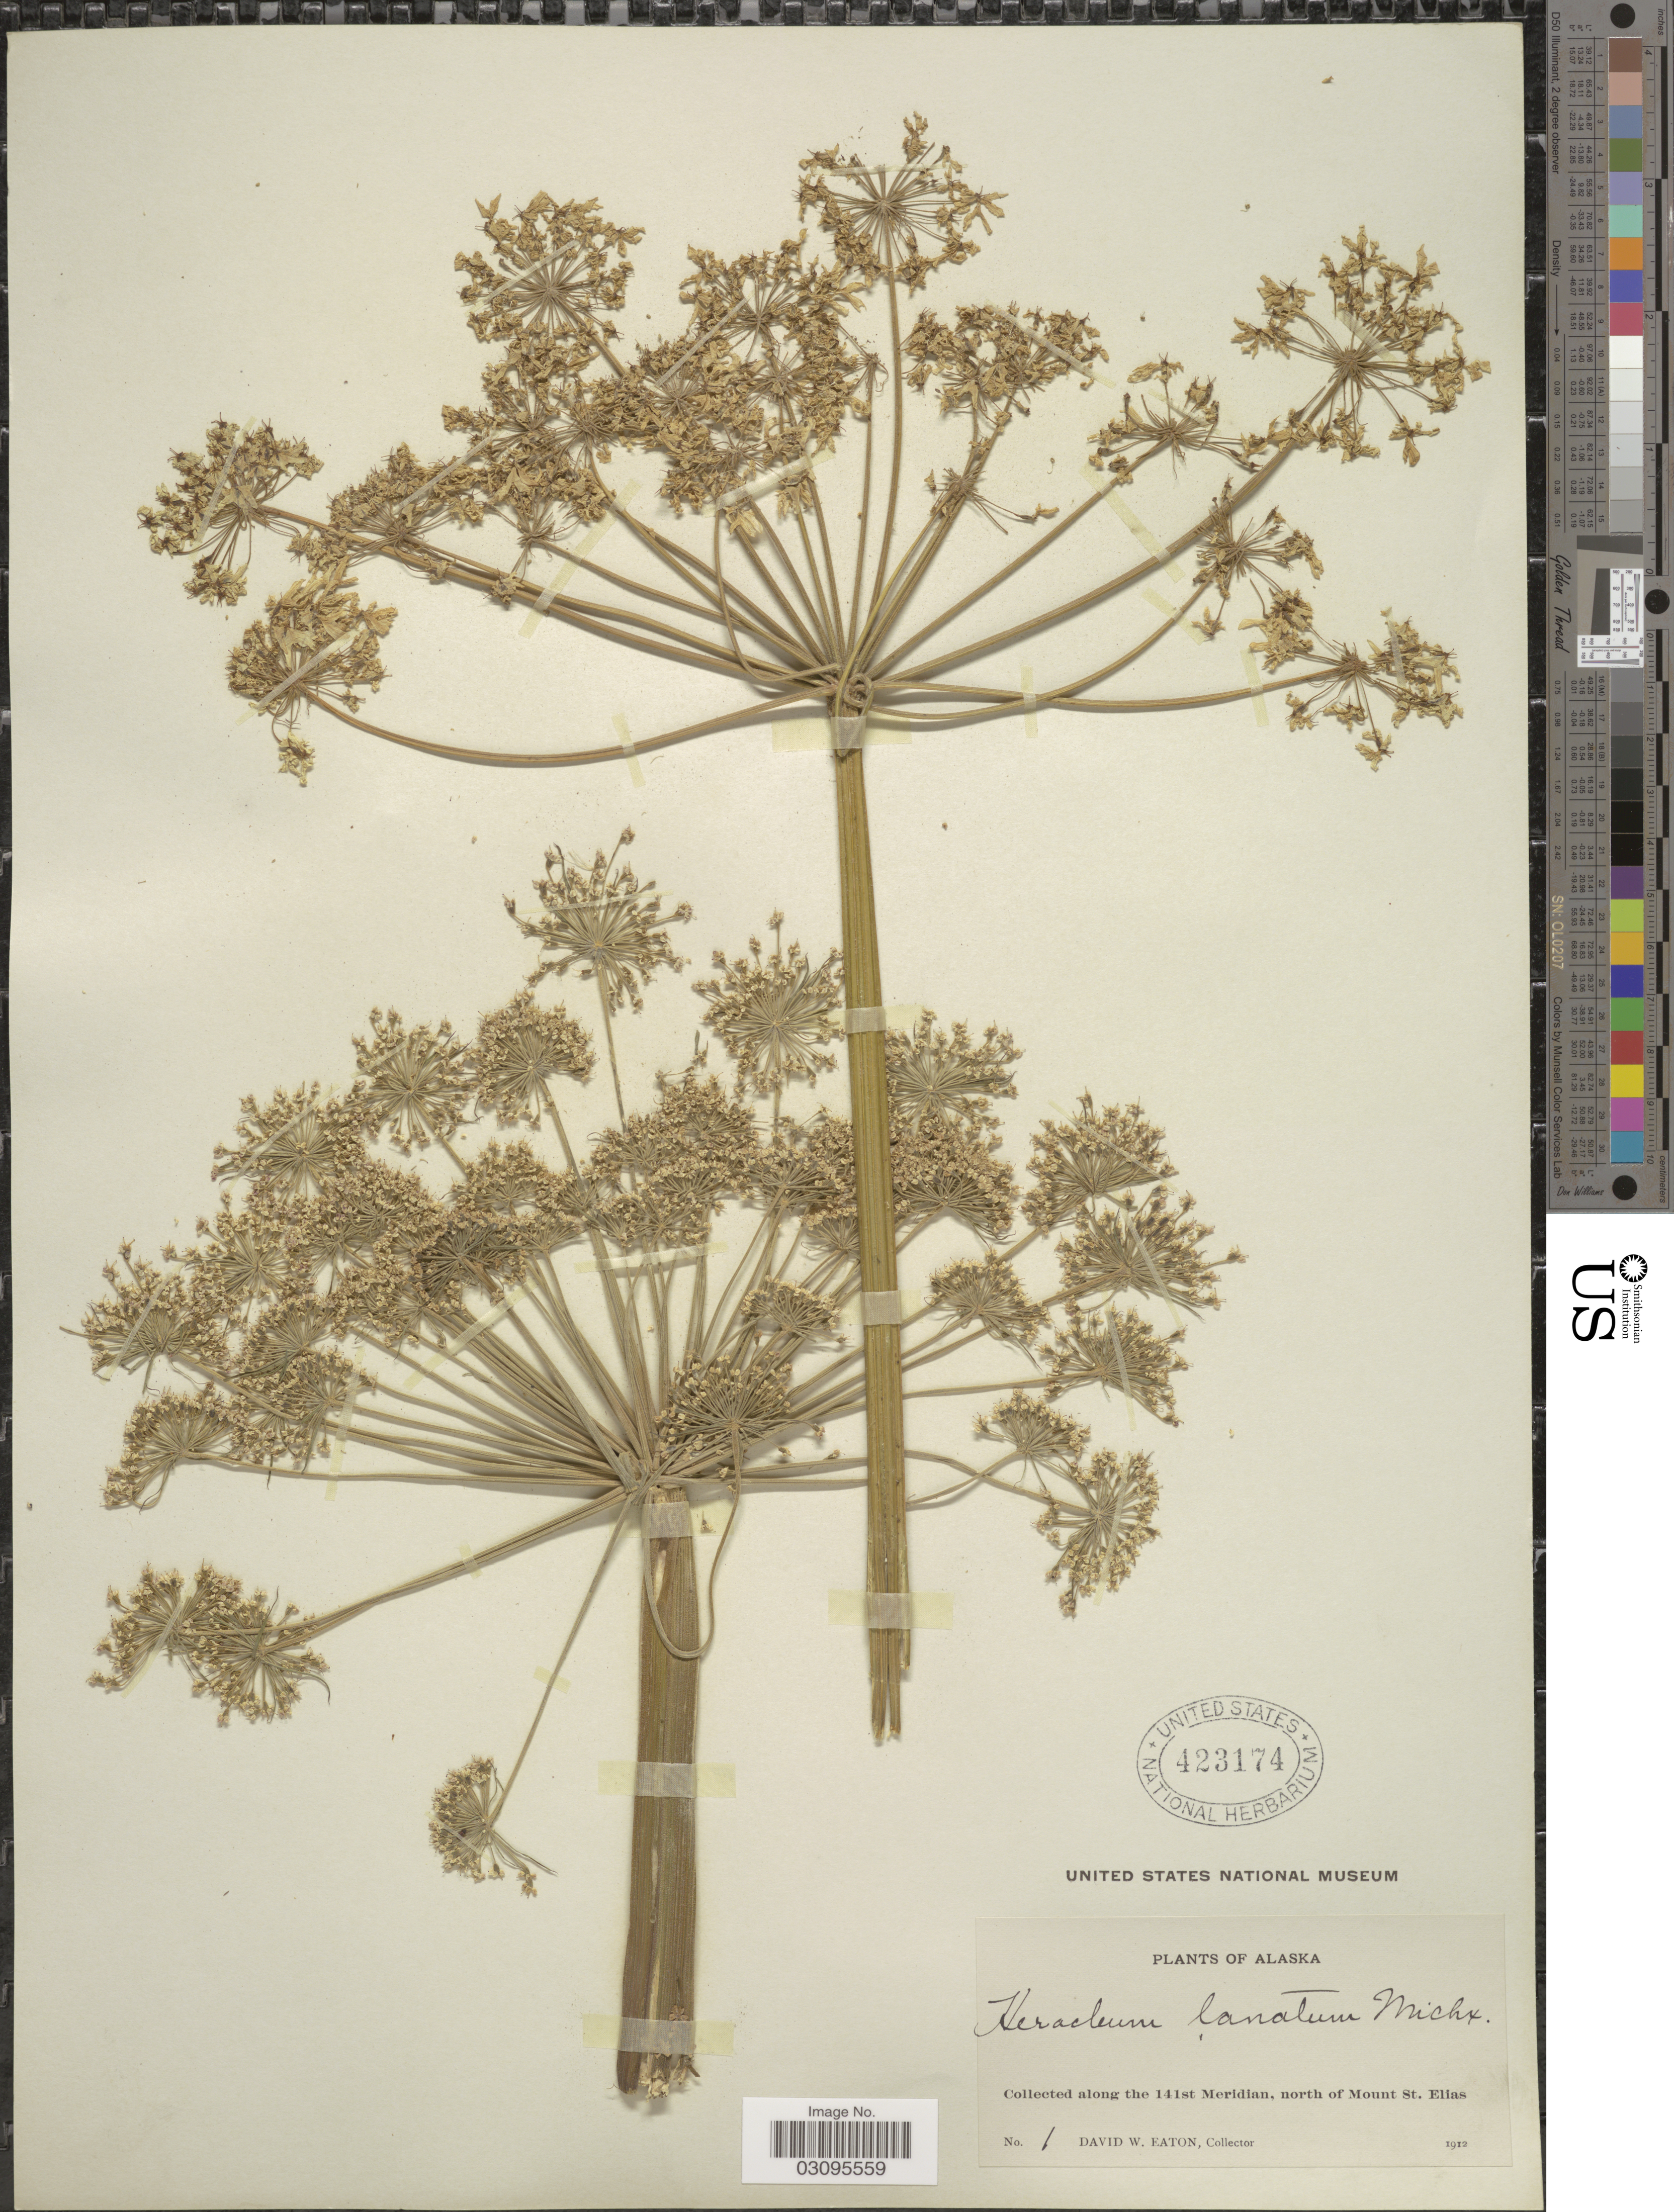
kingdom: Plantae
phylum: Tracheophyta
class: Magnoliopsida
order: Apiales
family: Apiaceae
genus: Heracleum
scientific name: Heracleum lanatum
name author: Michx.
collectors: D. Eaton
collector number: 1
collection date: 1912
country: United States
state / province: Alaska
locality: Along the 141st Meridian, north of Mount St. Elias.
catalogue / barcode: US 423174